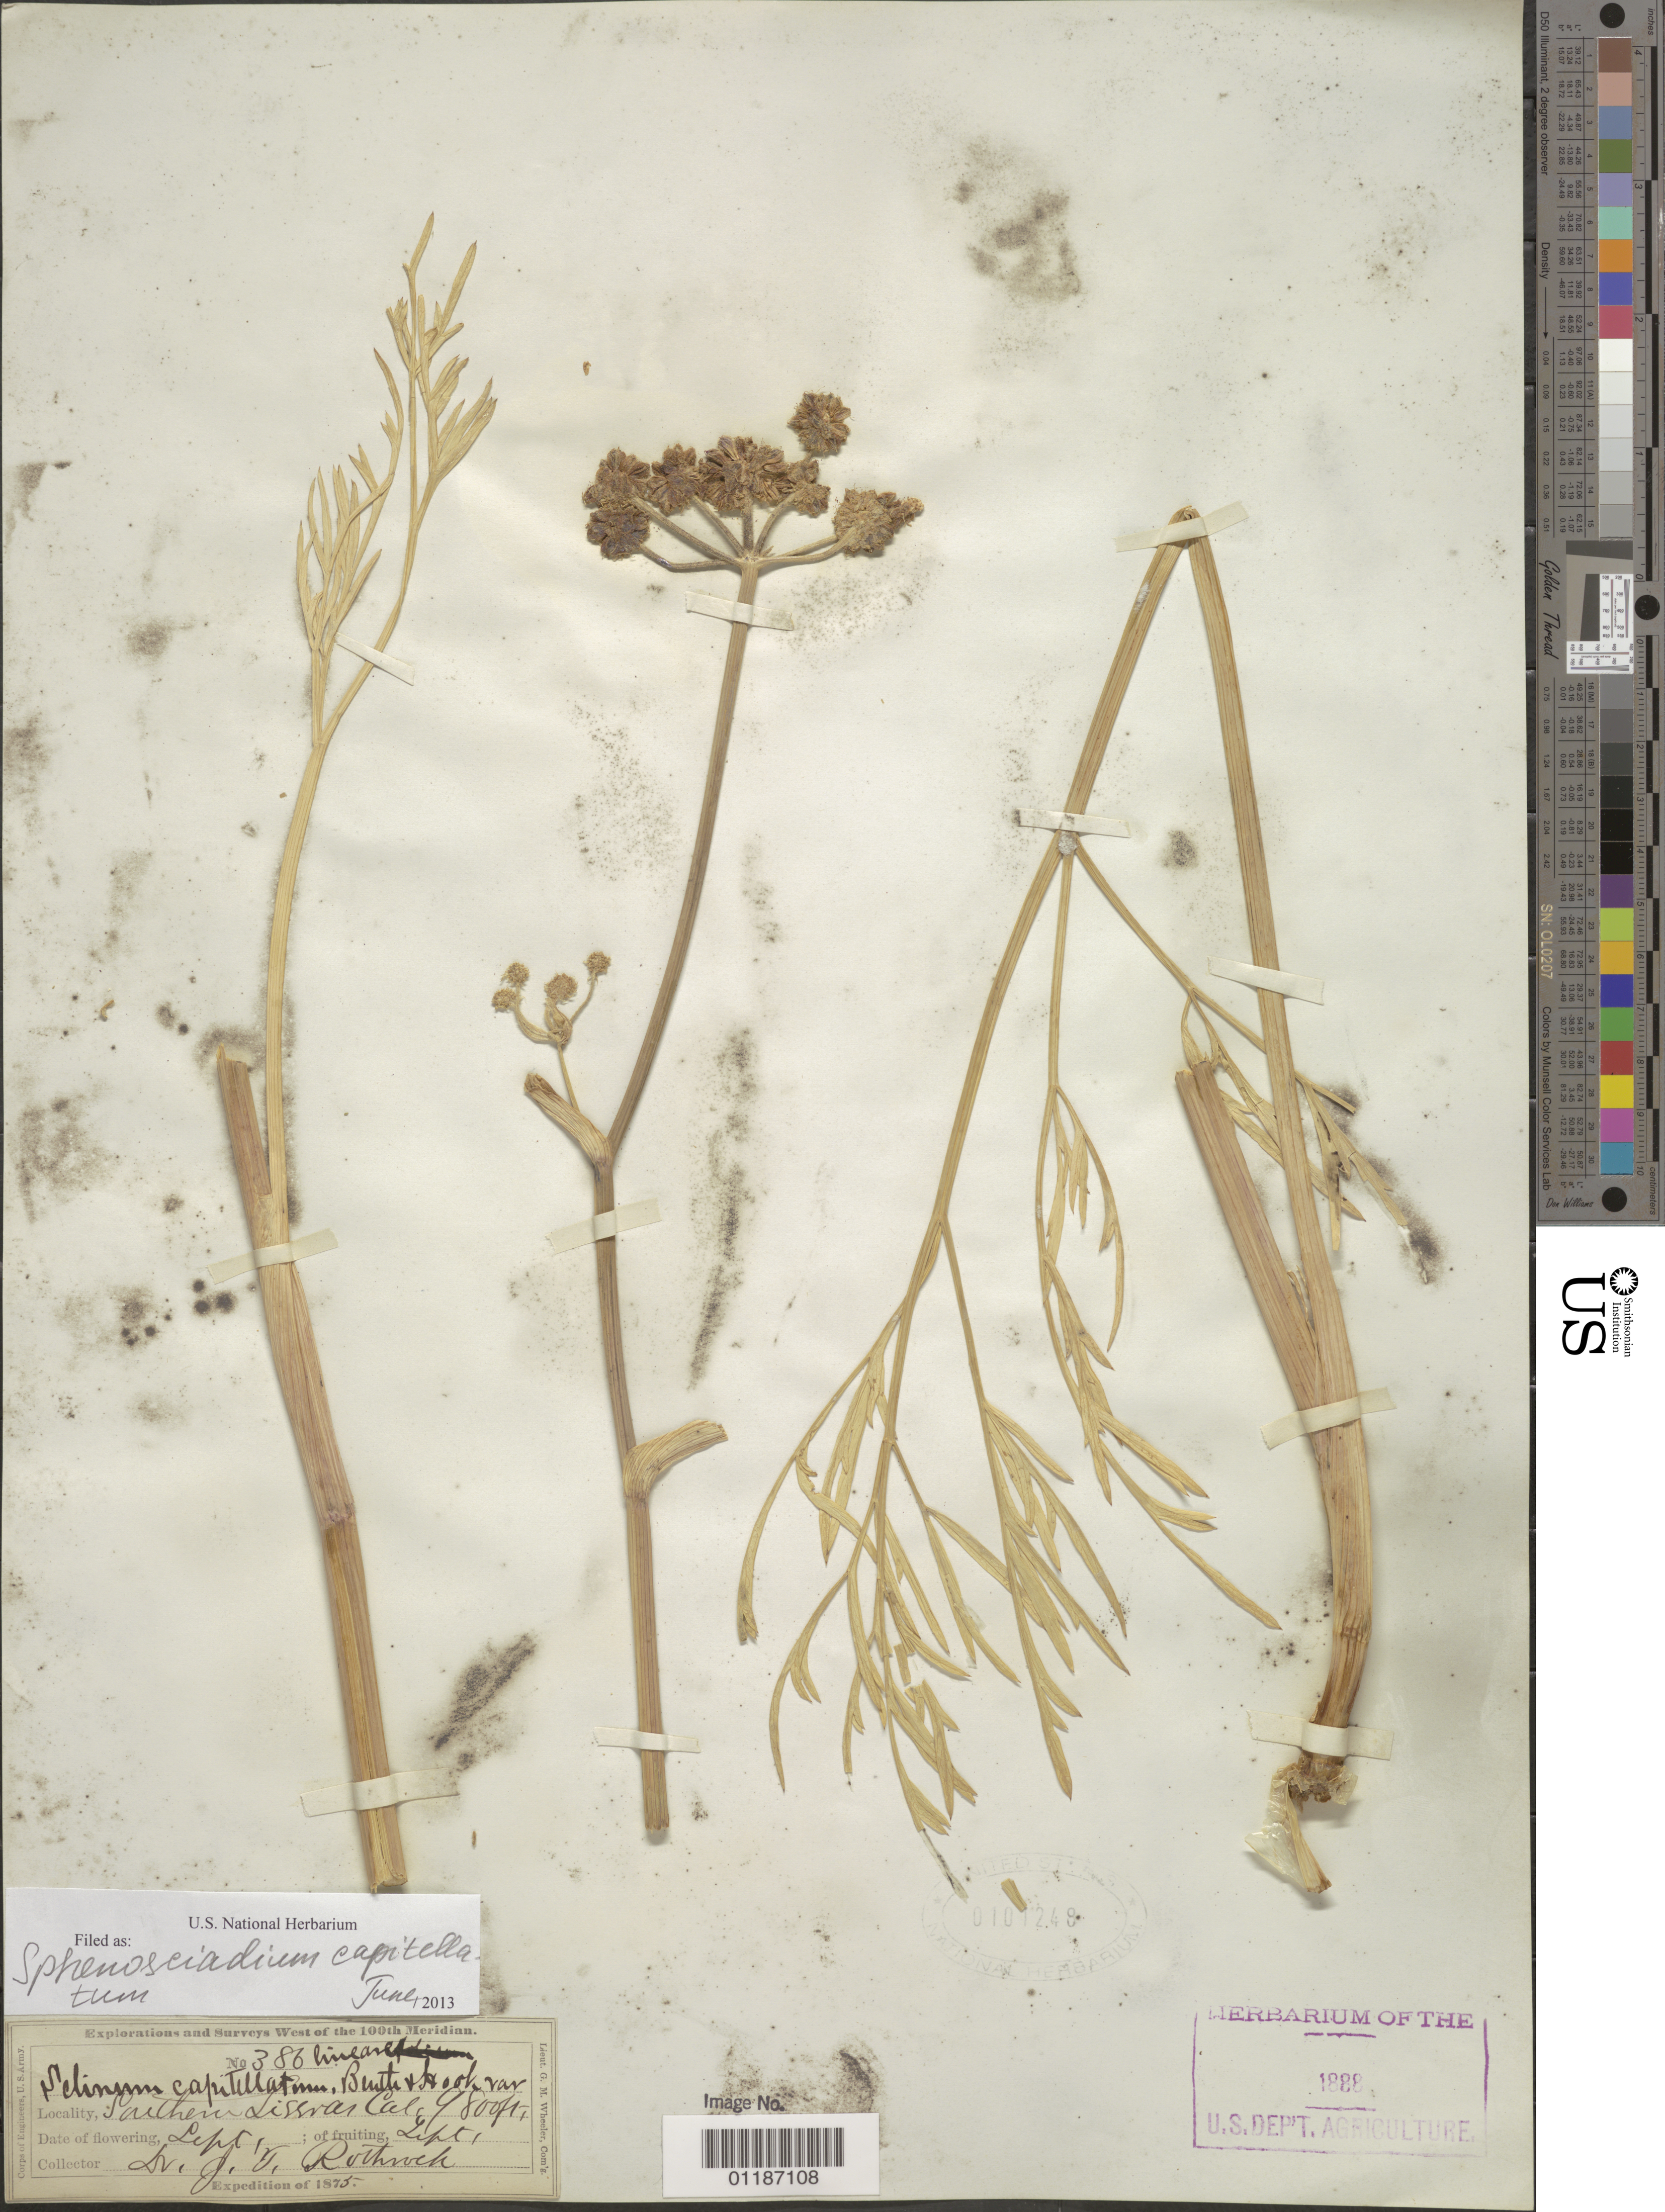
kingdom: Plantae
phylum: Tracheophyta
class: Magnoliopsida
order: Apiales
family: Apiaceae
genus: Sphenosciadium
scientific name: Sphenosciadium capitellatum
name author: A. Gray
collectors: J. T. Rothrock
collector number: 386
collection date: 1875-09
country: United States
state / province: California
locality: Southern Sierras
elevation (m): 2987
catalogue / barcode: US 101248